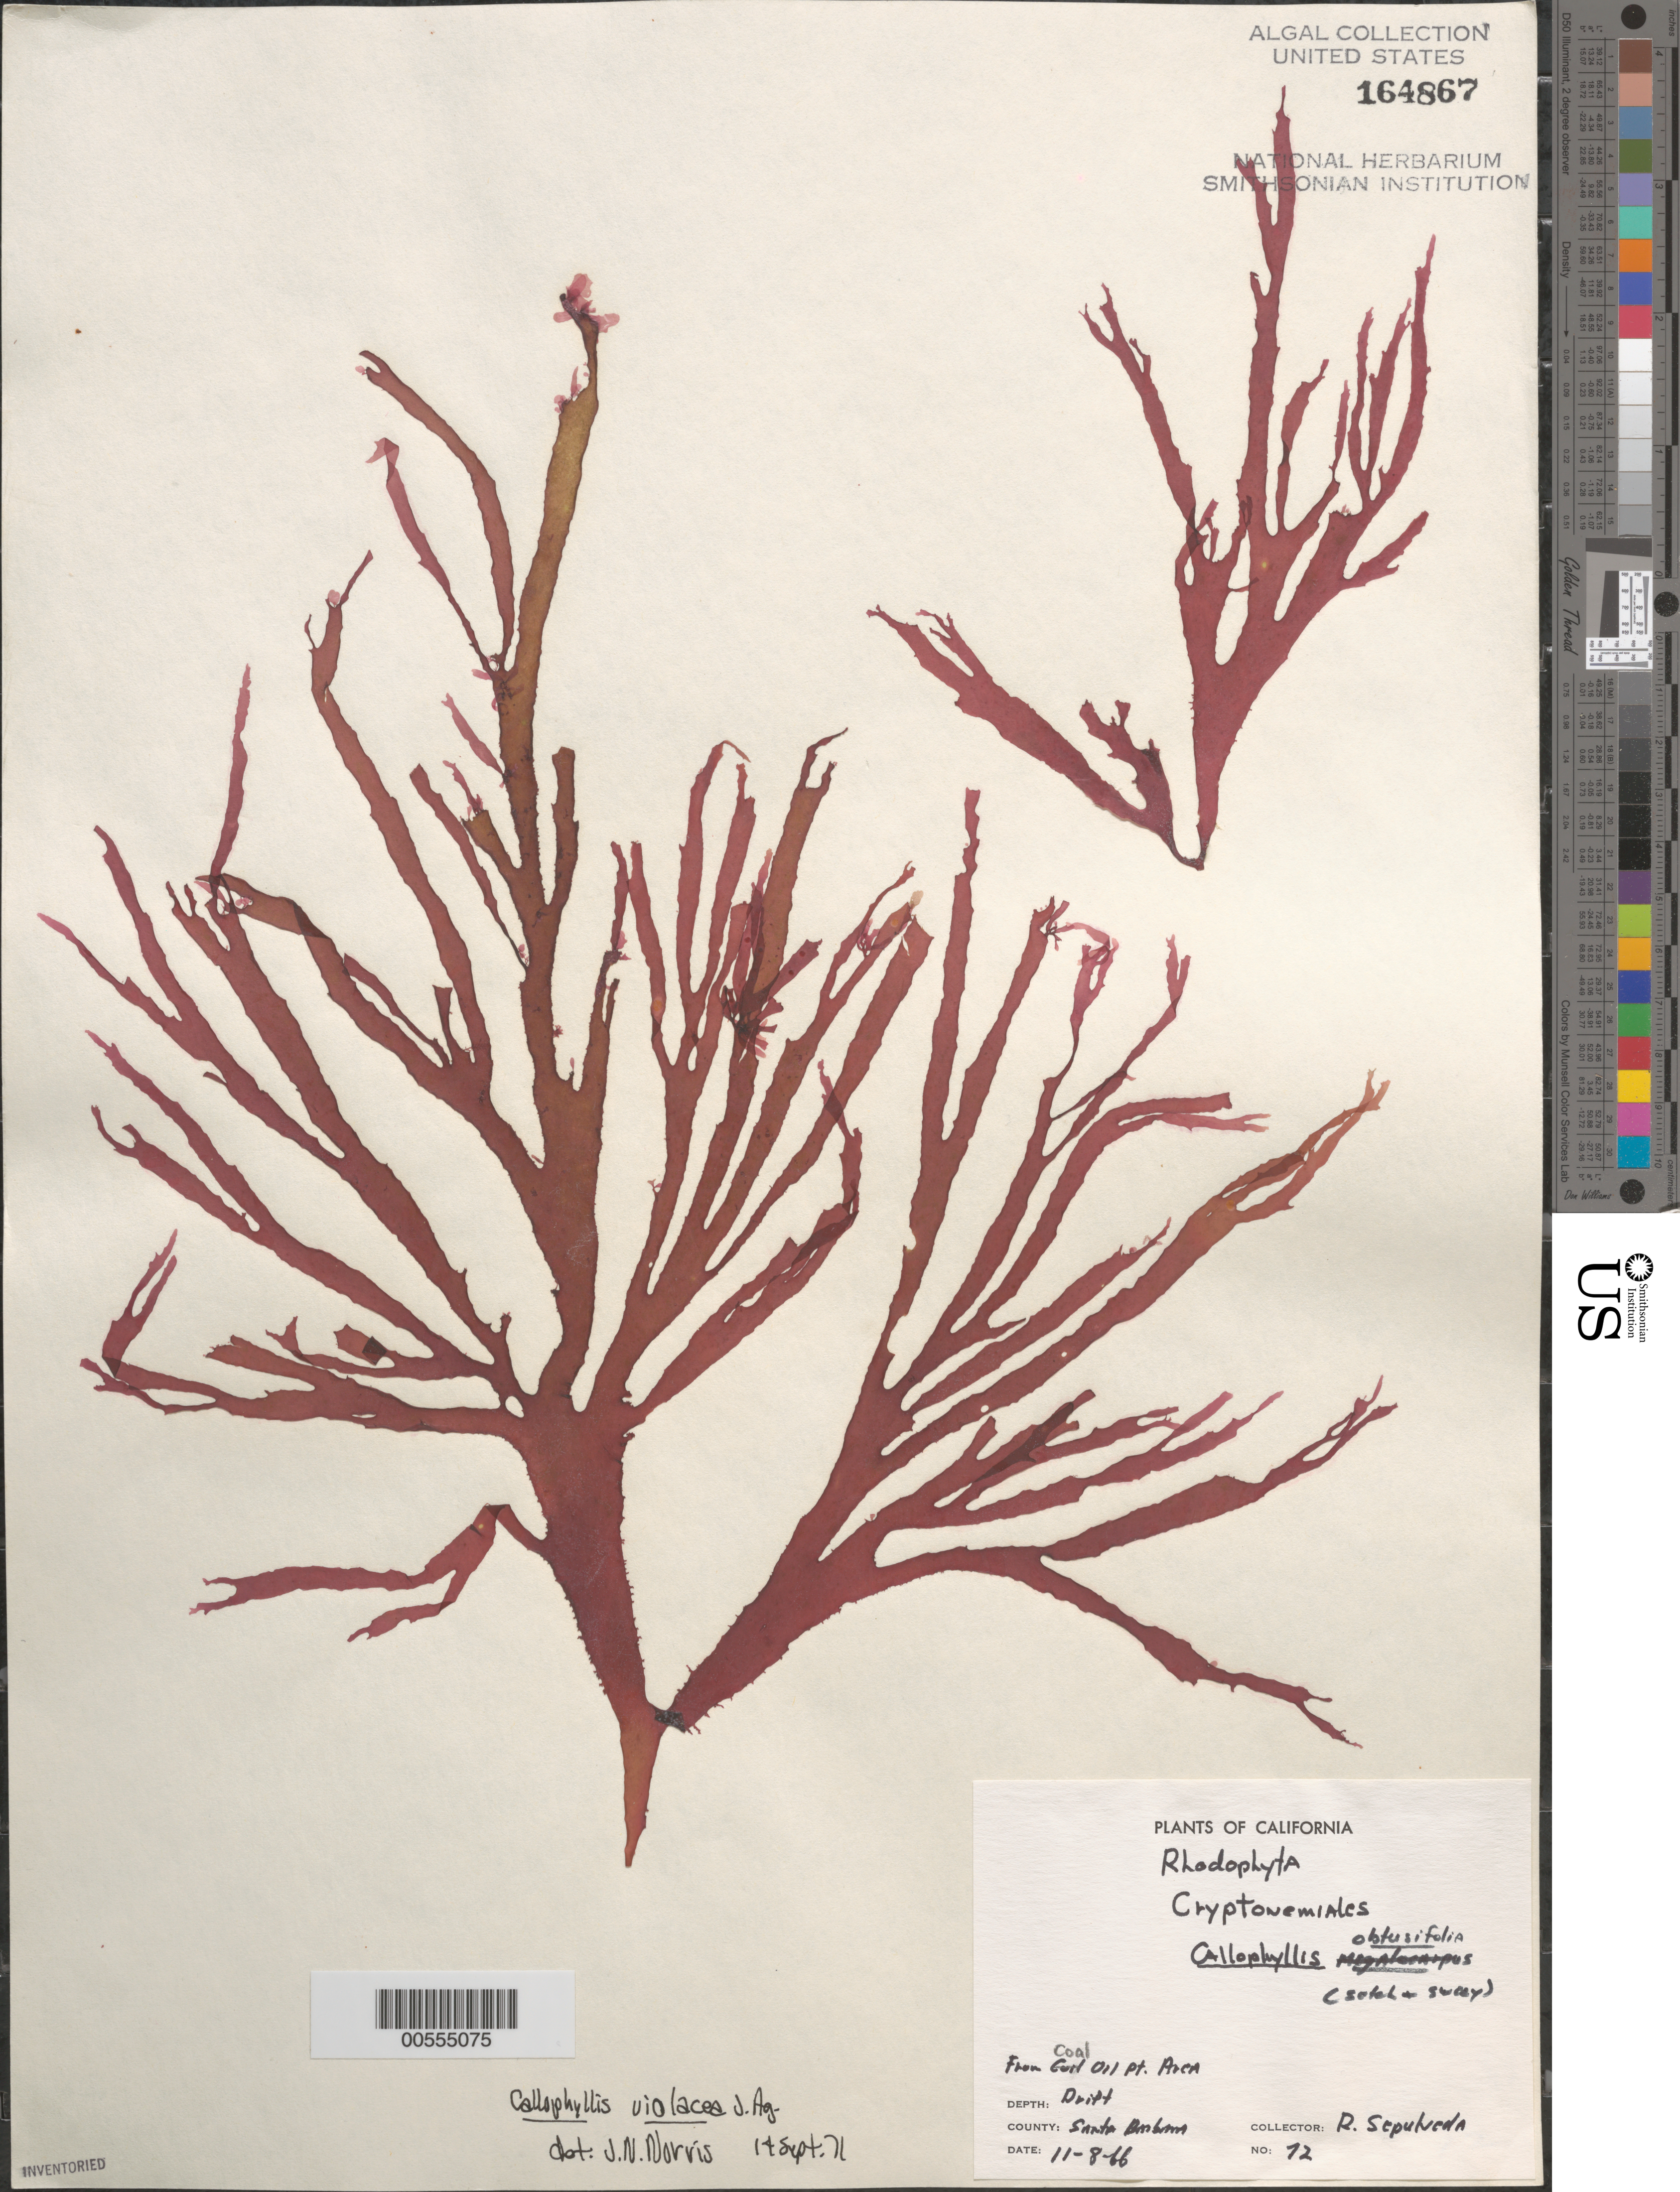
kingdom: Plantae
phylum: Rhodophyta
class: Florideophyceae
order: Gigartinales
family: Kallymeniaceae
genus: Callophyllis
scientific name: Callophyllis violacea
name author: J. Agardh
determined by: Norris, James N.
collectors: R. Sepulveda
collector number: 72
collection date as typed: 08 Nov 1966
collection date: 1966-11-08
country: United States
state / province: California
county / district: Santa Barbara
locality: Coal Oil Point area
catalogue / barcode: US 164867